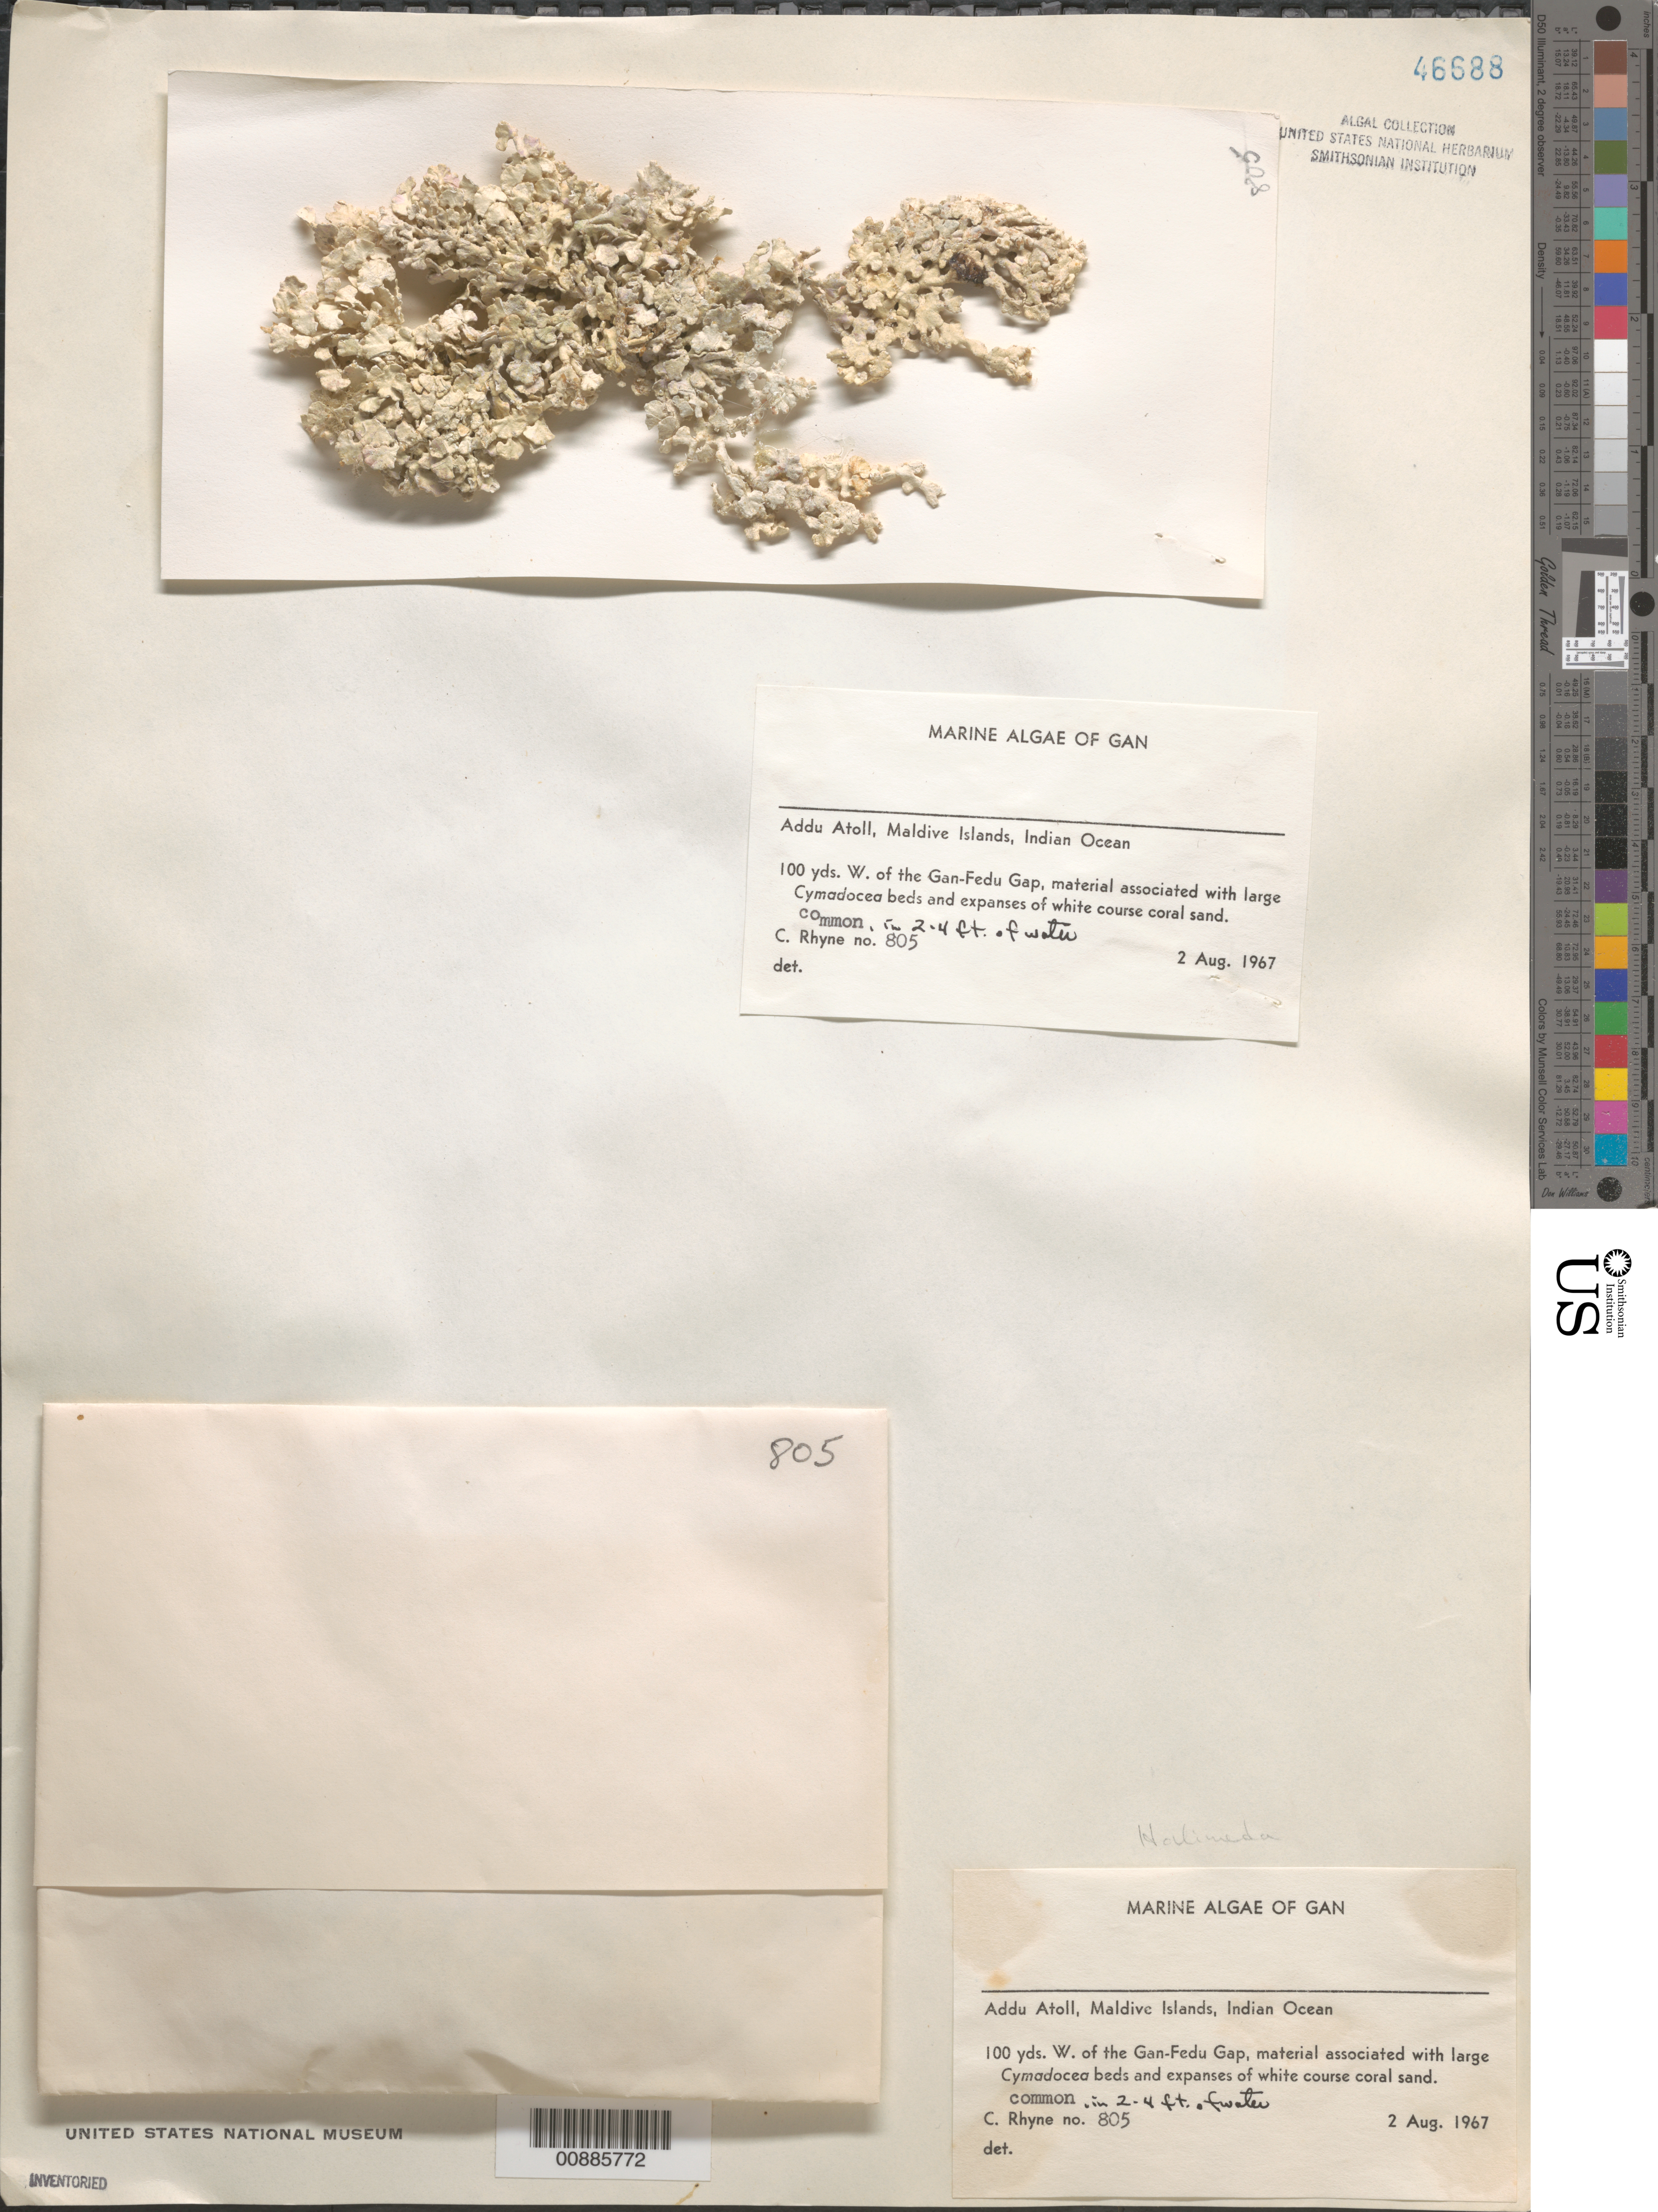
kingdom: Plantae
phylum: Chlorophyta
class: Ulvophyceae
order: Bryopsidales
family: Halimedaceae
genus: Halimeda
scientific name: Halimeda sp.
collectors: C. Rhyne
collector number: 805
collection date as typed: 02 Aug 1967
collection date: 1967-08-02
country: Maldive Islands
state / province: Seenu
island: Gan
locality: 100 yards west of Gan-Fedu Gap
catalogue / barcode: US 46688